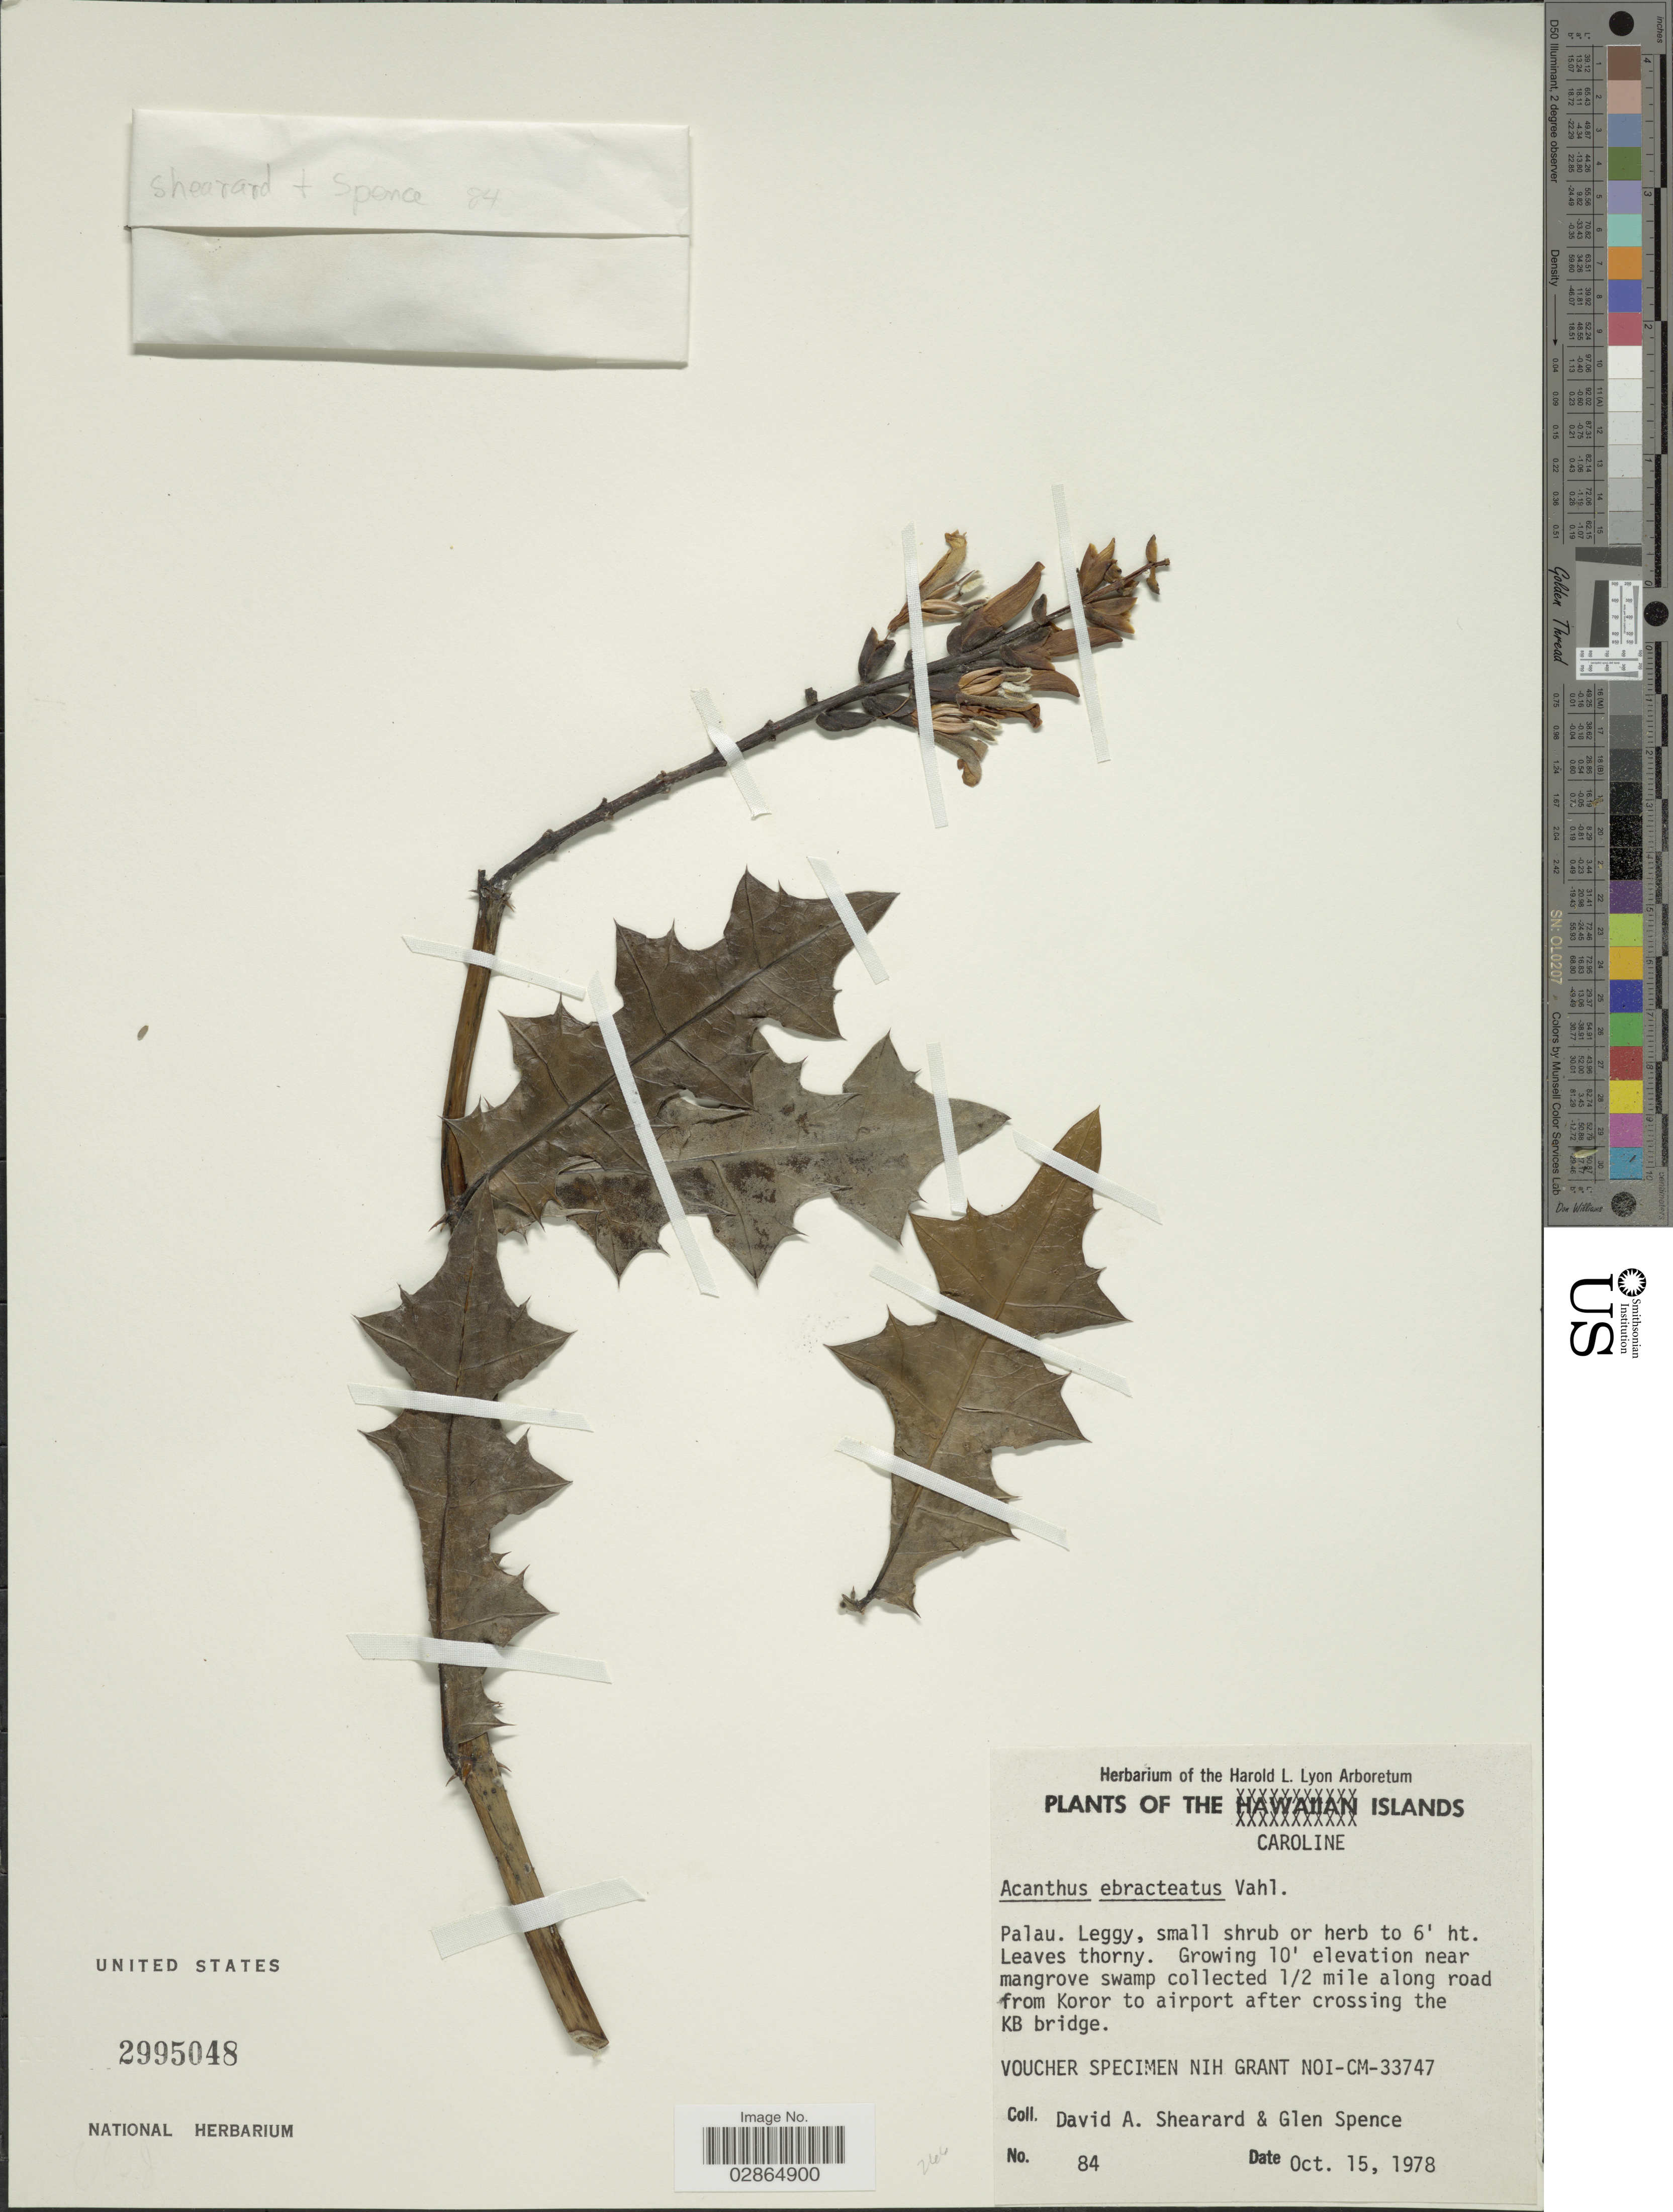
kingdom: Plantae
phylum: Tracheophyta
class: Magnoliopsida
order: Lamiales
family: Acanthaceae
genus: Acanthus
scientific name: Acanthus ebracteatus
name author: Vahl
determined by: Wagner, W. L., (BOT), Smithsonian Institution - National Museum of Natural History (UNITED STATES)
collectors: D. Shearard & G. Spence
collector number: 84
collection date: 1978-10-15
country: Palau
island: Oreor [Koror]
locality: The Caroline Islands, Palau, ½ mile along road from Koror to airport after crossing the KB bridge.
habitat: Mangrove swamp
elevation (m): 3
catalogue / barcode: US 2995048